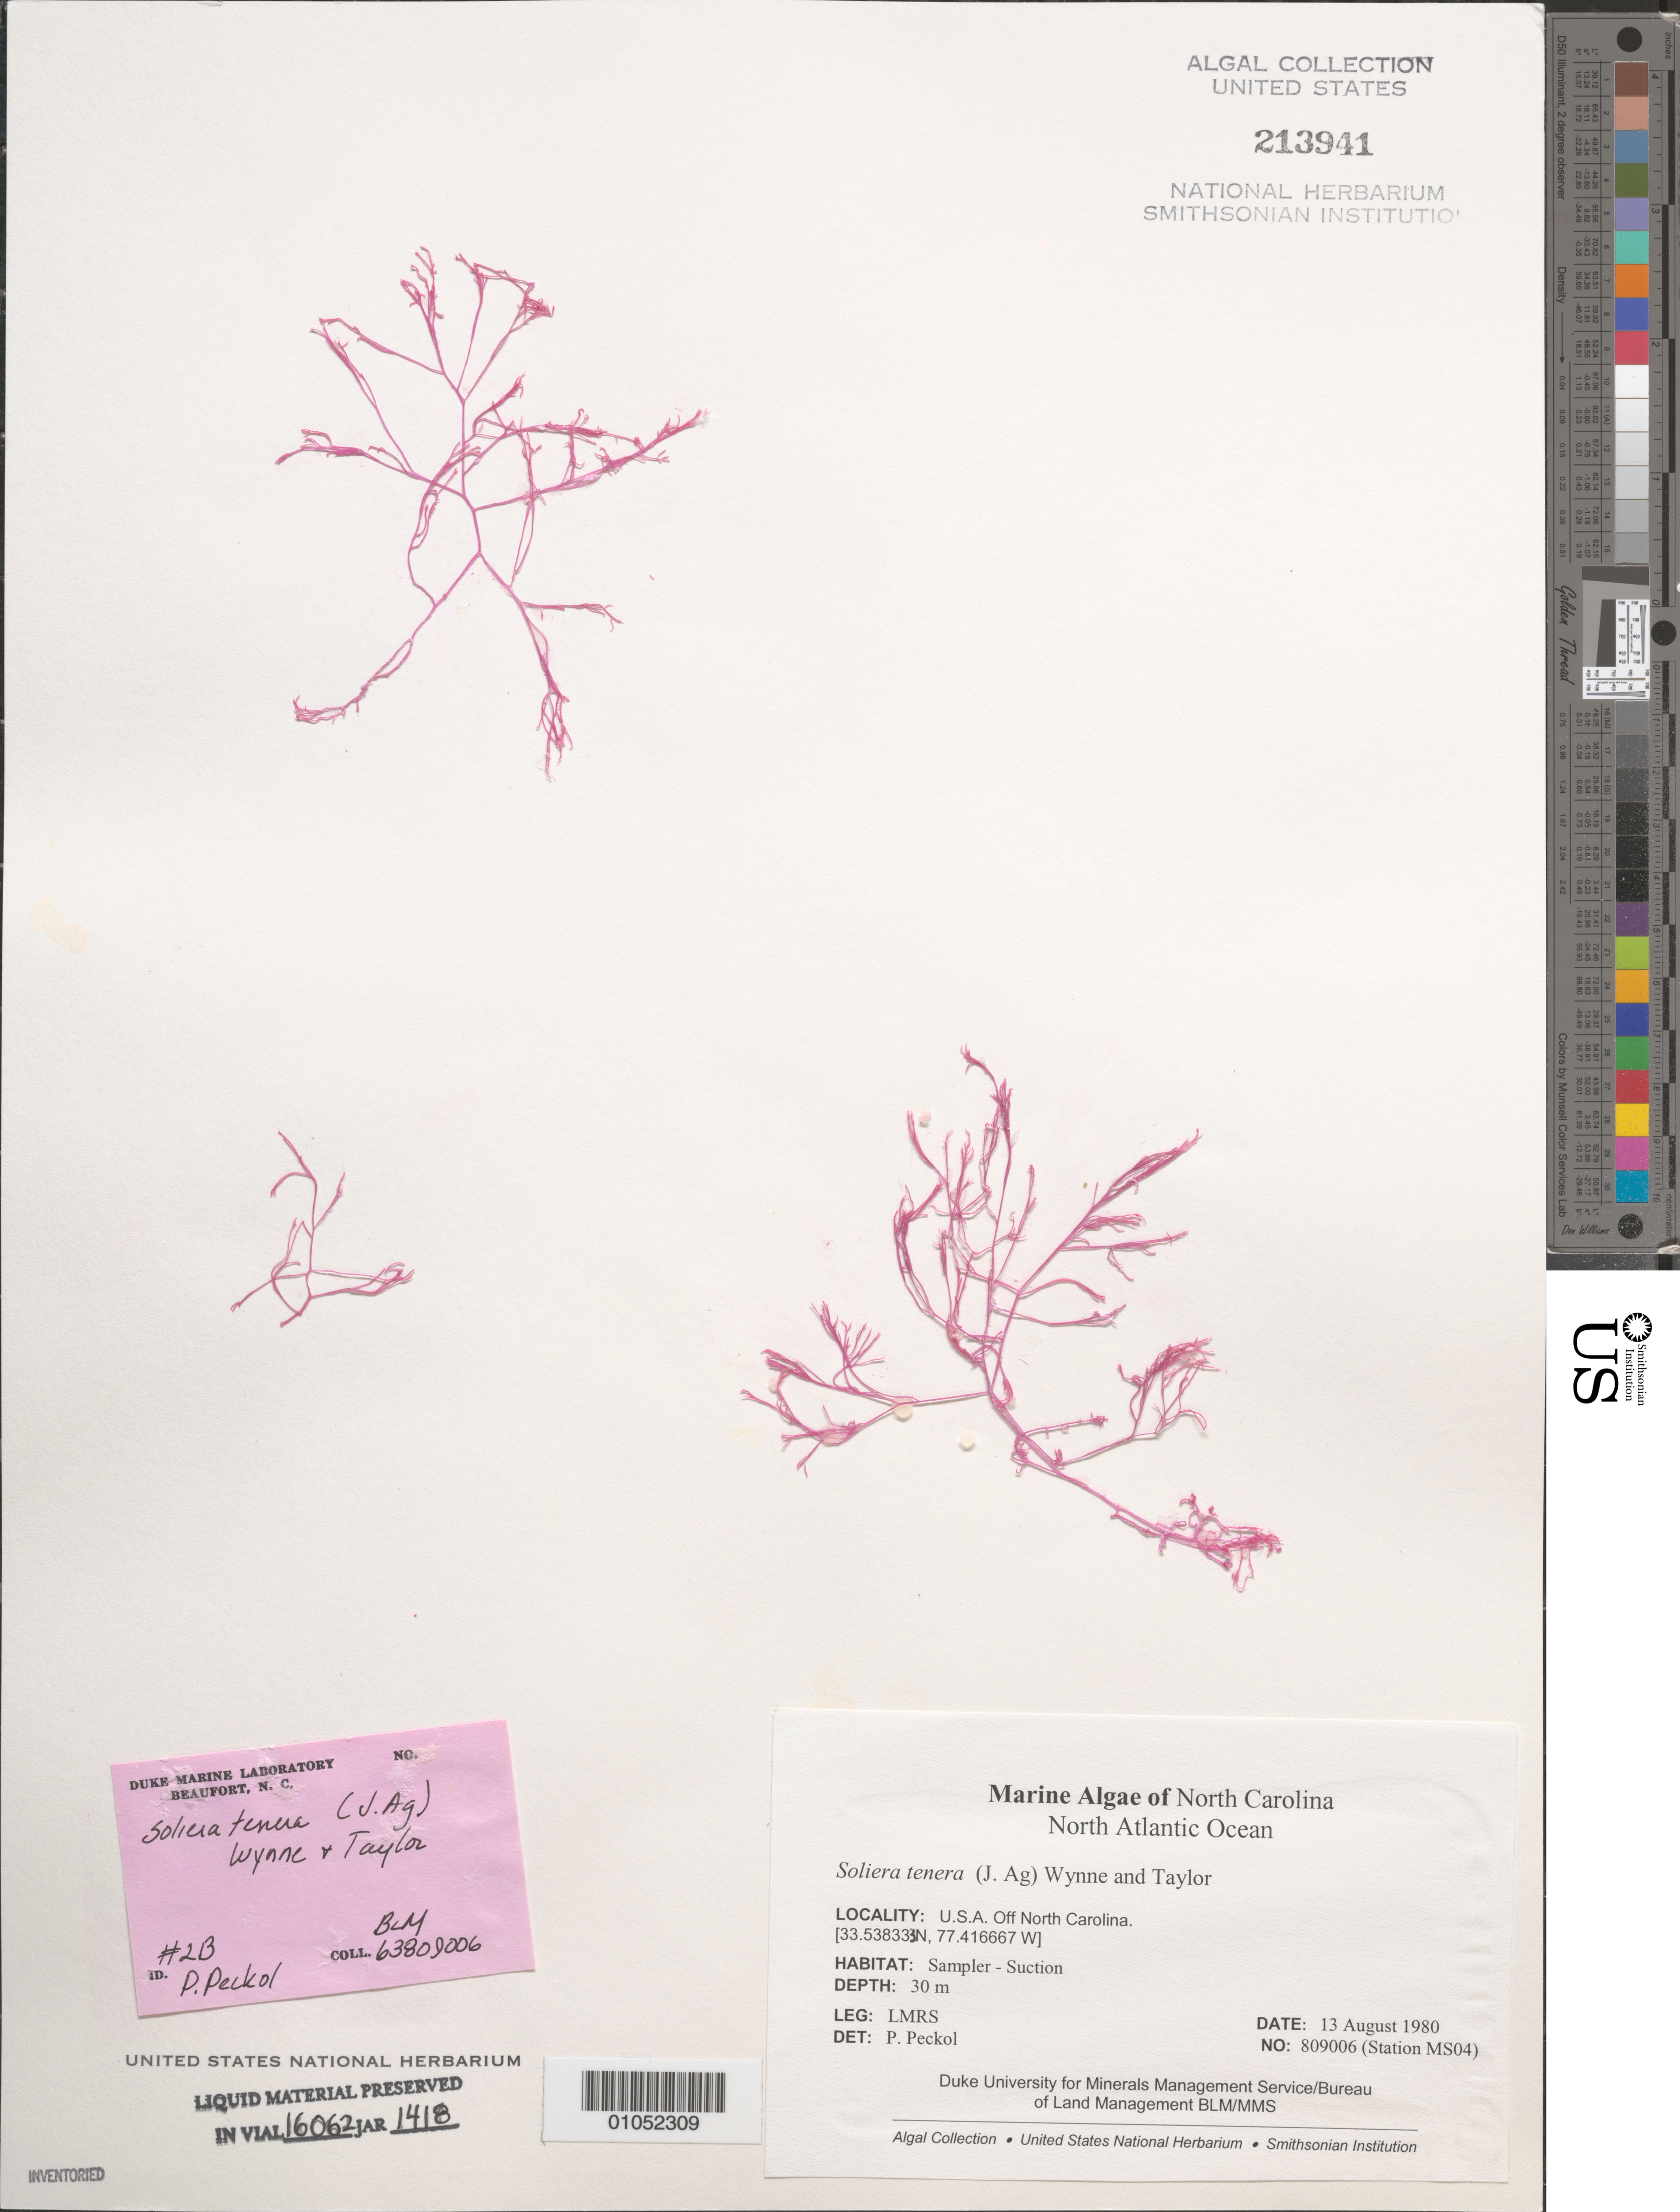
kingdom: Plantae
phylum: Rhodophyta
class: Florideophyceae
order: Gigartinales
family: Solieriaceae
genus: Solieria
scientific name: Solieria filiformis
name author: (Kütz.) P.W. Gabrielson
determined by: Algae name updating Project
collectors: LMRS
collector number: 809006 (Station MS04)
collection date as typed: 13 Aug 1980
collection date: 1980-08-13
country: United States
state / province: North Carolina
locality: North Atlantic Ocean off North Carolina coast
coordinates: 33.538333 N, 77.416667 W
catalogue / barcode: US 213941